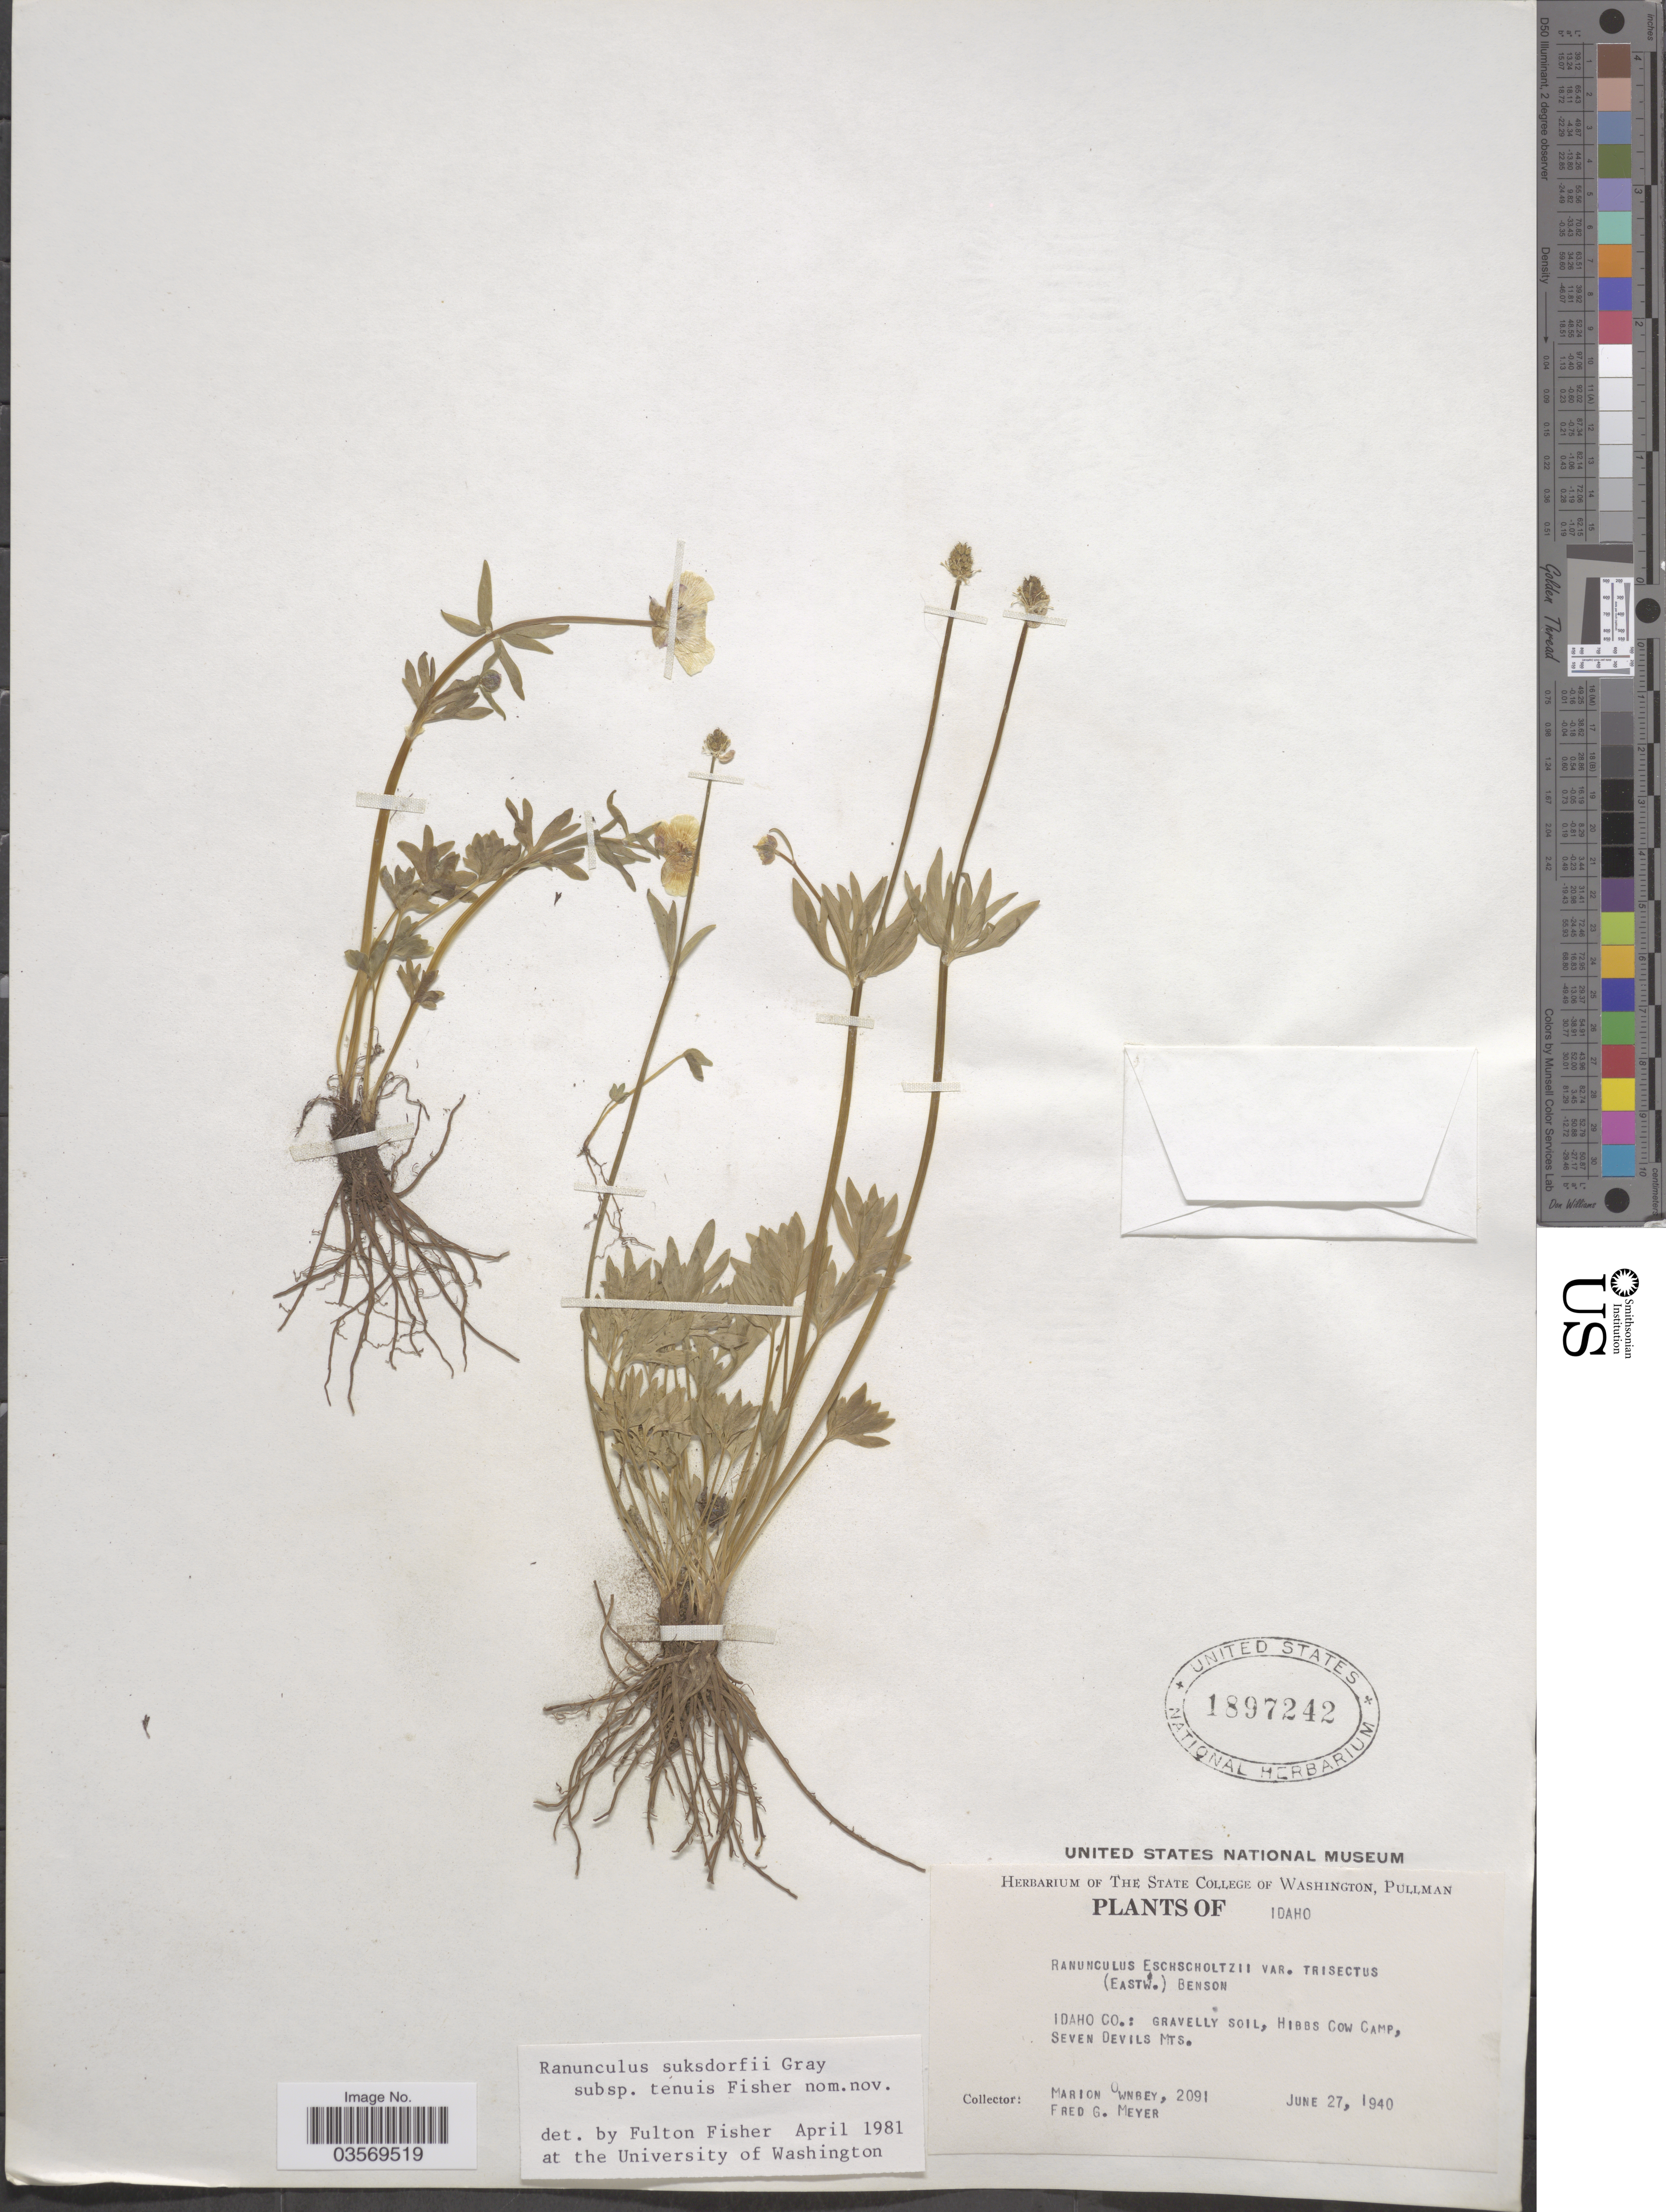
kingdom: Plantae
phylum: Tracheophyta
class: Magnoliopsida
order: Ranunculales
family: Ranunculaceae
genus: Ranunculus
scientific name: Ranunculus suksdorfii subsp. tenuis F.J.F. Fisher, nom. nov. ined.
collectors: M. Ownbey & F. G. Meyer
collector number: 2091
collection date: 1940-06-27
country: United States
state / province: Idaho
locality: Idaho Co.: Hibbs Cow Camp, Seven Devils Mts.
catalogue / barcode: US 1897242